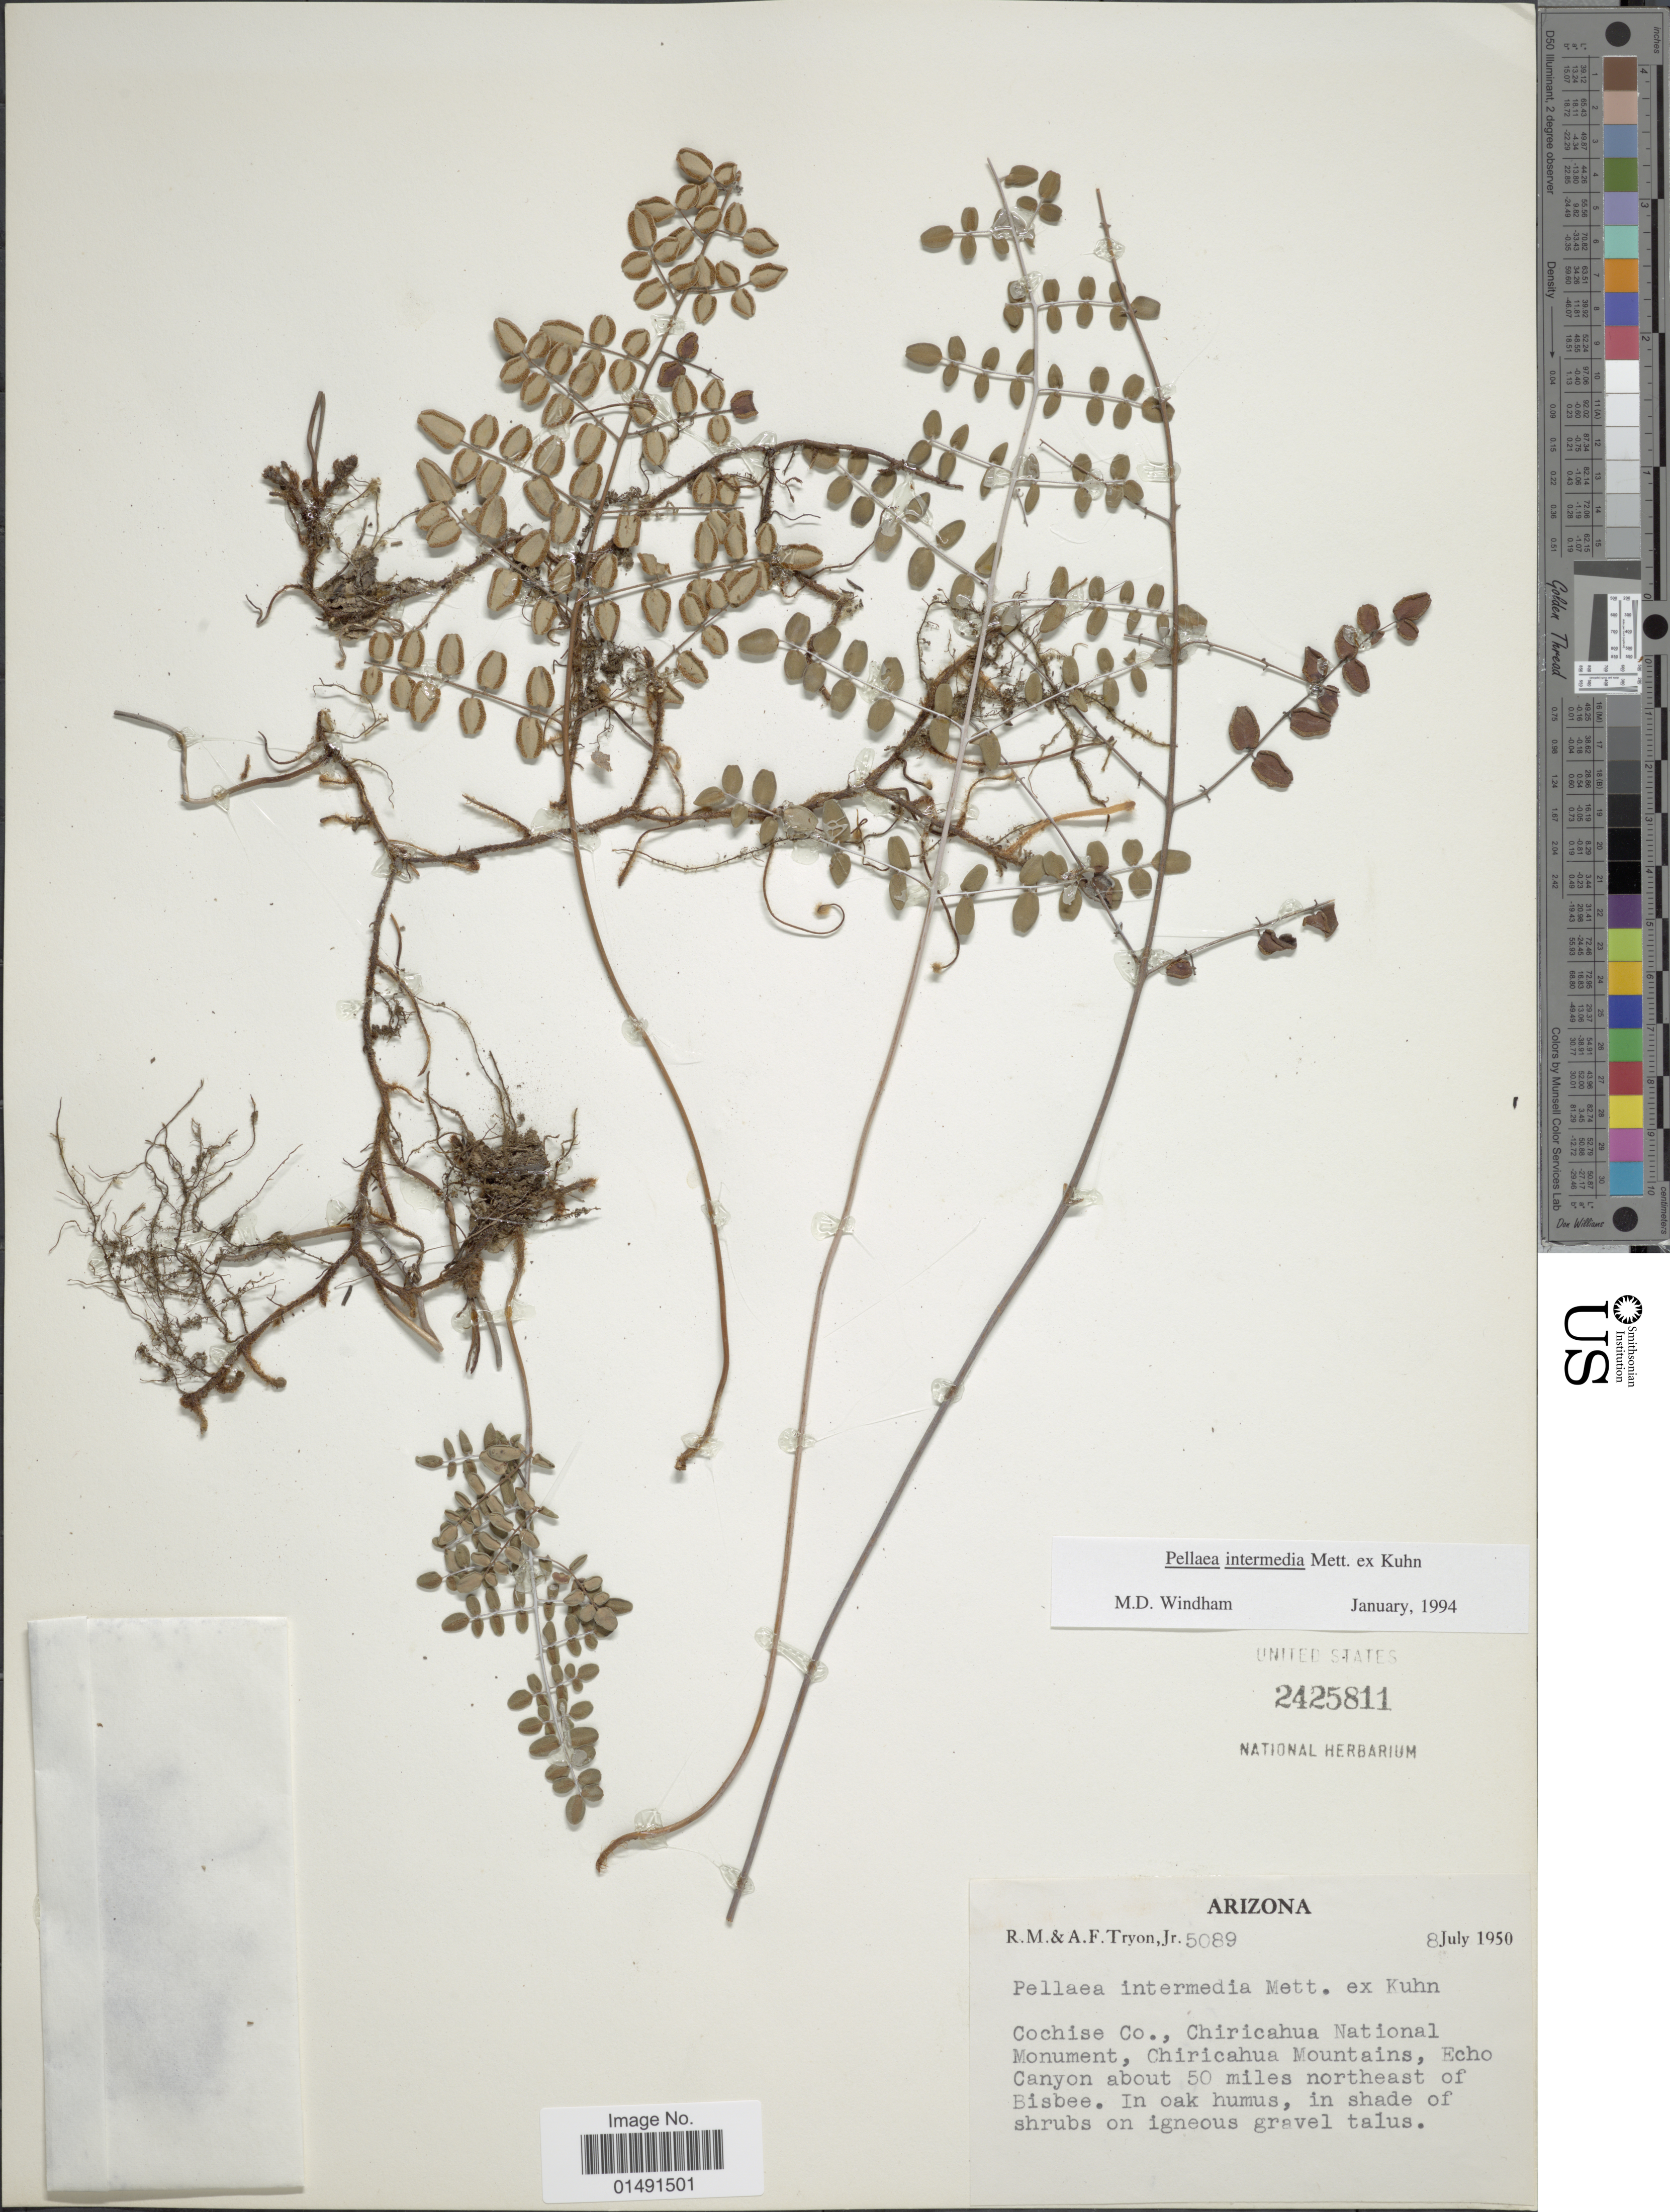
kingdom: Plantae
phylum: Tracheophyta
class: Polypodiopsida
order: Polypodiales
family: Pteridaceae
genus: Pellaea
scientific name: Pellaea intermedia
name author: Mett. ex Kuhn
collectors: R. M. Tryon & A. F. Tryon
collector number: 5089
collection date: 1950-07-08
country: United States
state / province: Arizona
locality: Cochise Co., Chiricahua National Monument, Chiricahua Mountains, Echo Canyon about 50 miles northeast of Bisbee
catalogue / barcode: US 2425811